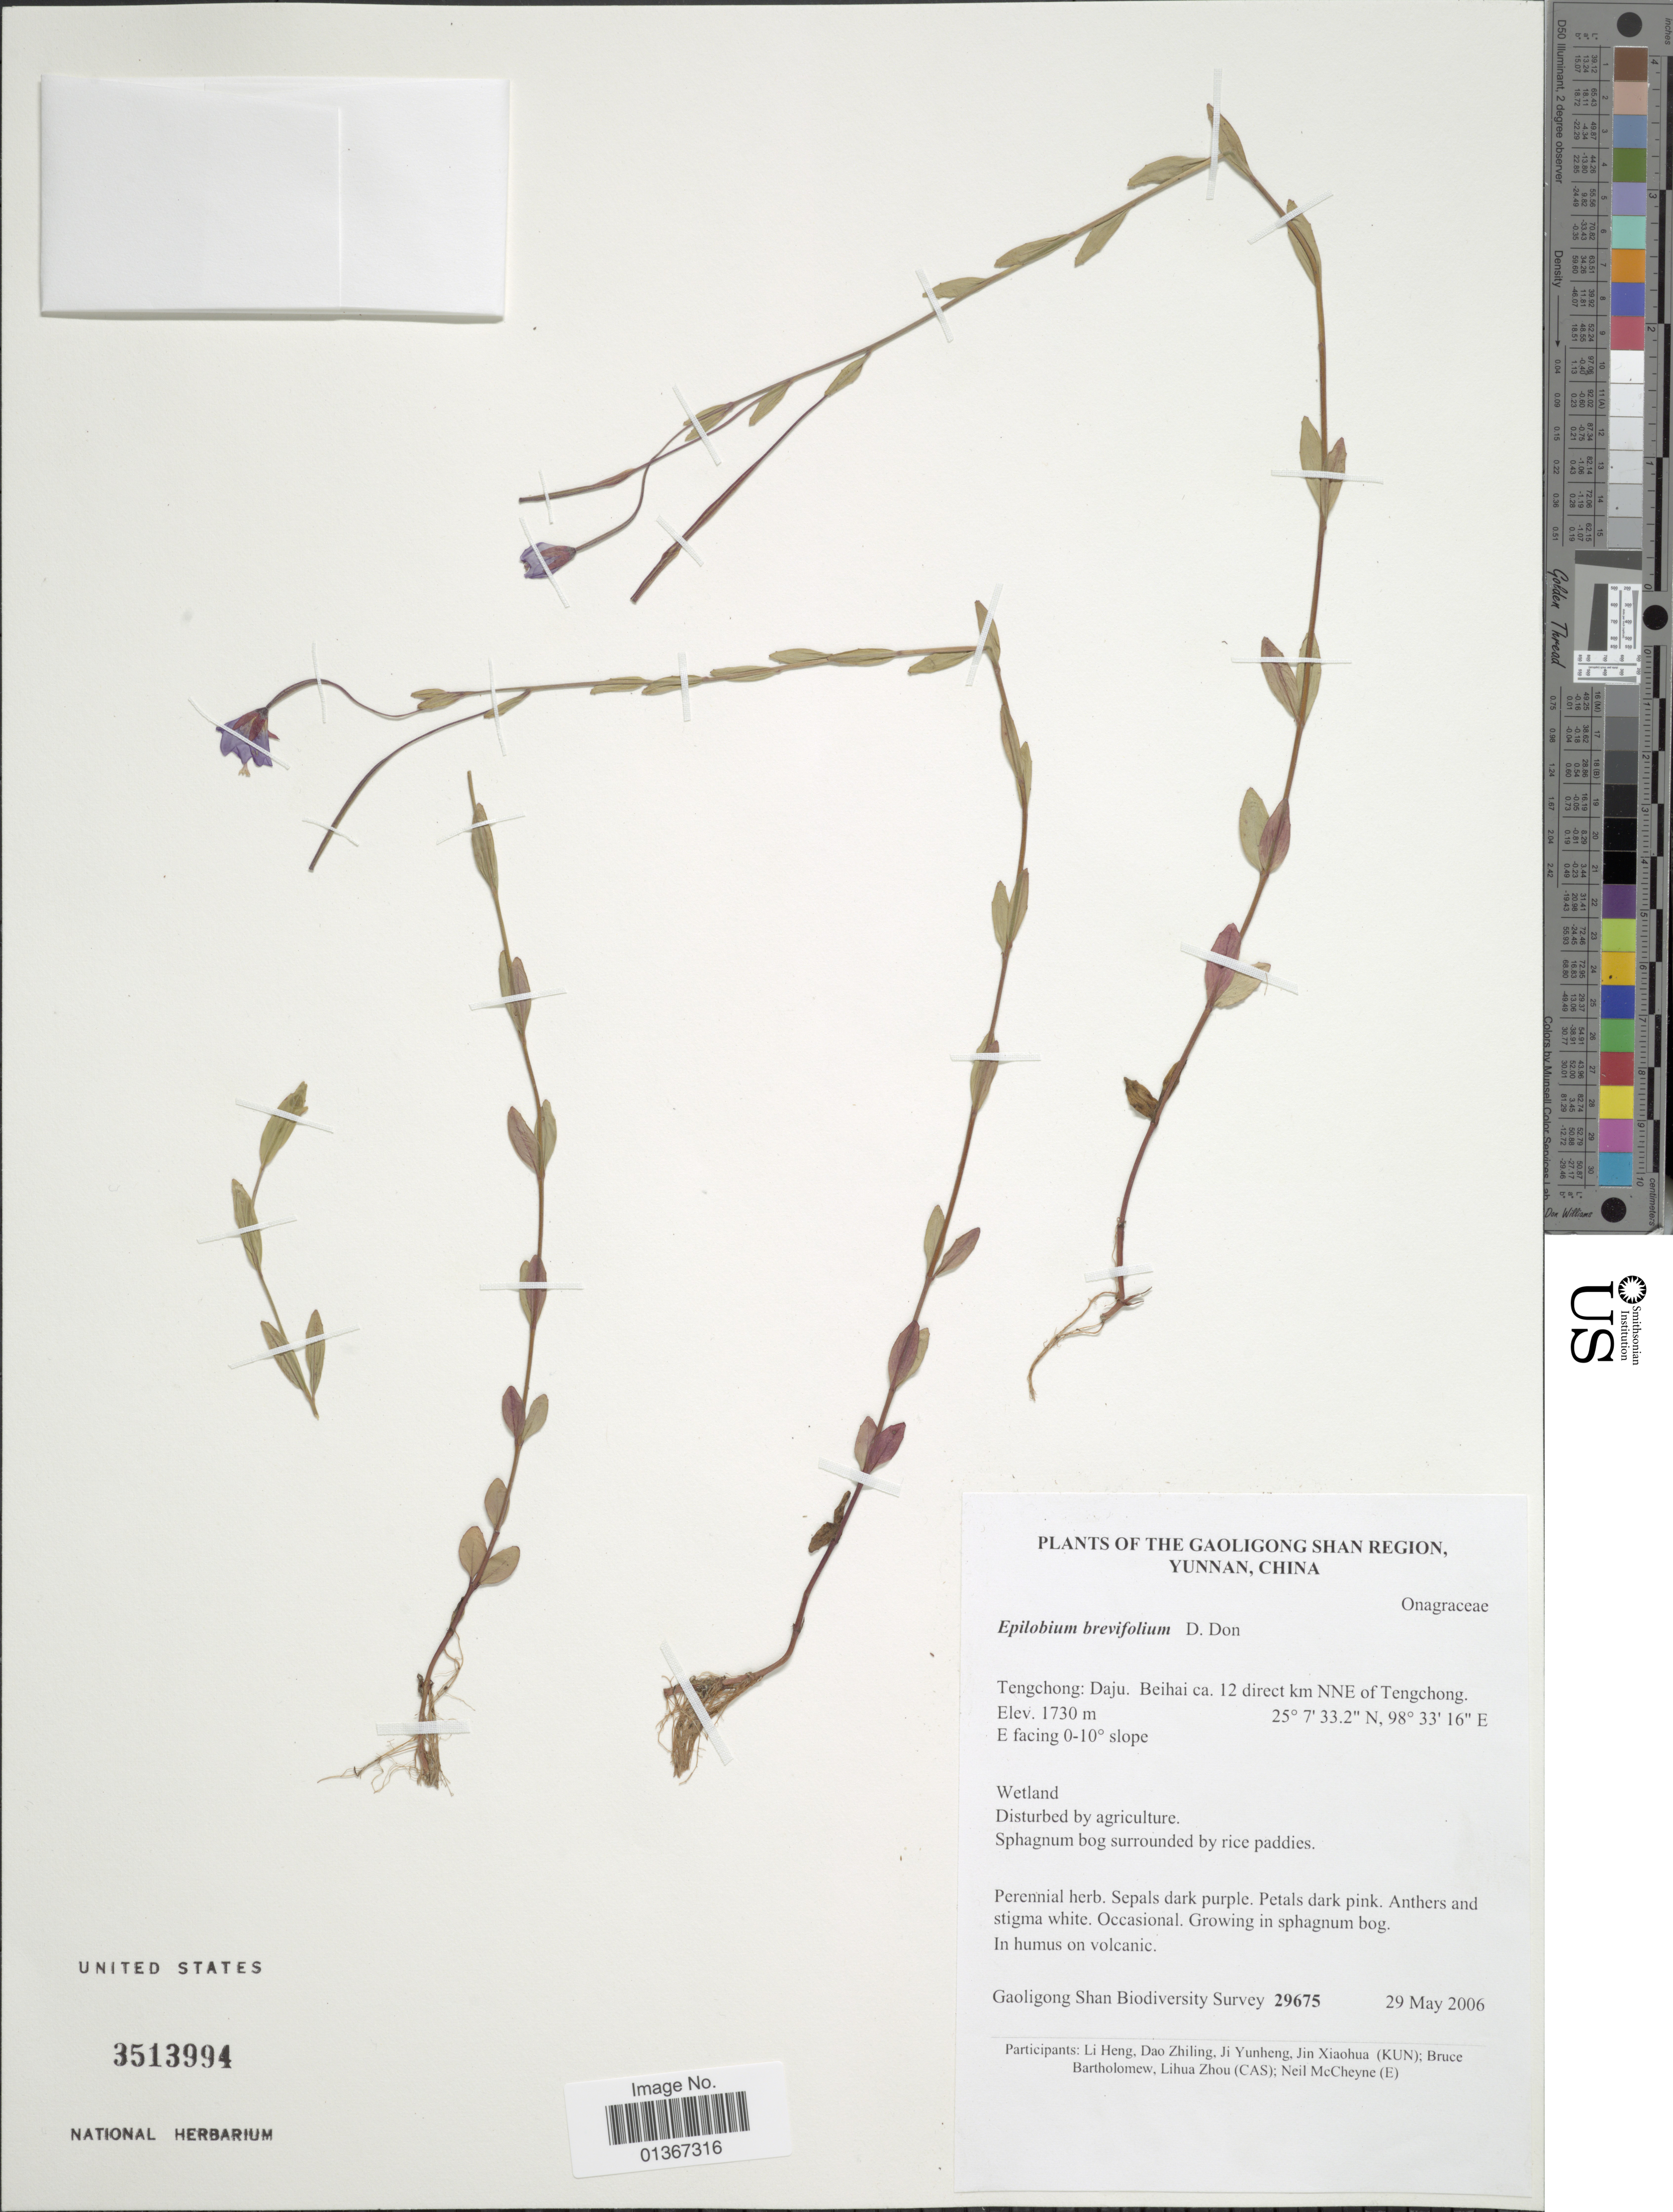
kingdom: Plantae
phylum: Tracheophyta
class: Magnoliopsida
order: Myrtales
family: Onagraceae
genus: Epilobium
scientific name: Epilobium brevifolium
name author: D. Don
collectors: Gaoligong Shan Biodiversity Survey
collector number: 29675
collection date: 2006-05-29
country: China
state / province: Yunnan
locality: Tengchong: Daju/ Beihia ca. 12 direct km NNE of Tengchong.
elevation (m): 1730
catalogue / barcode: US 3513994